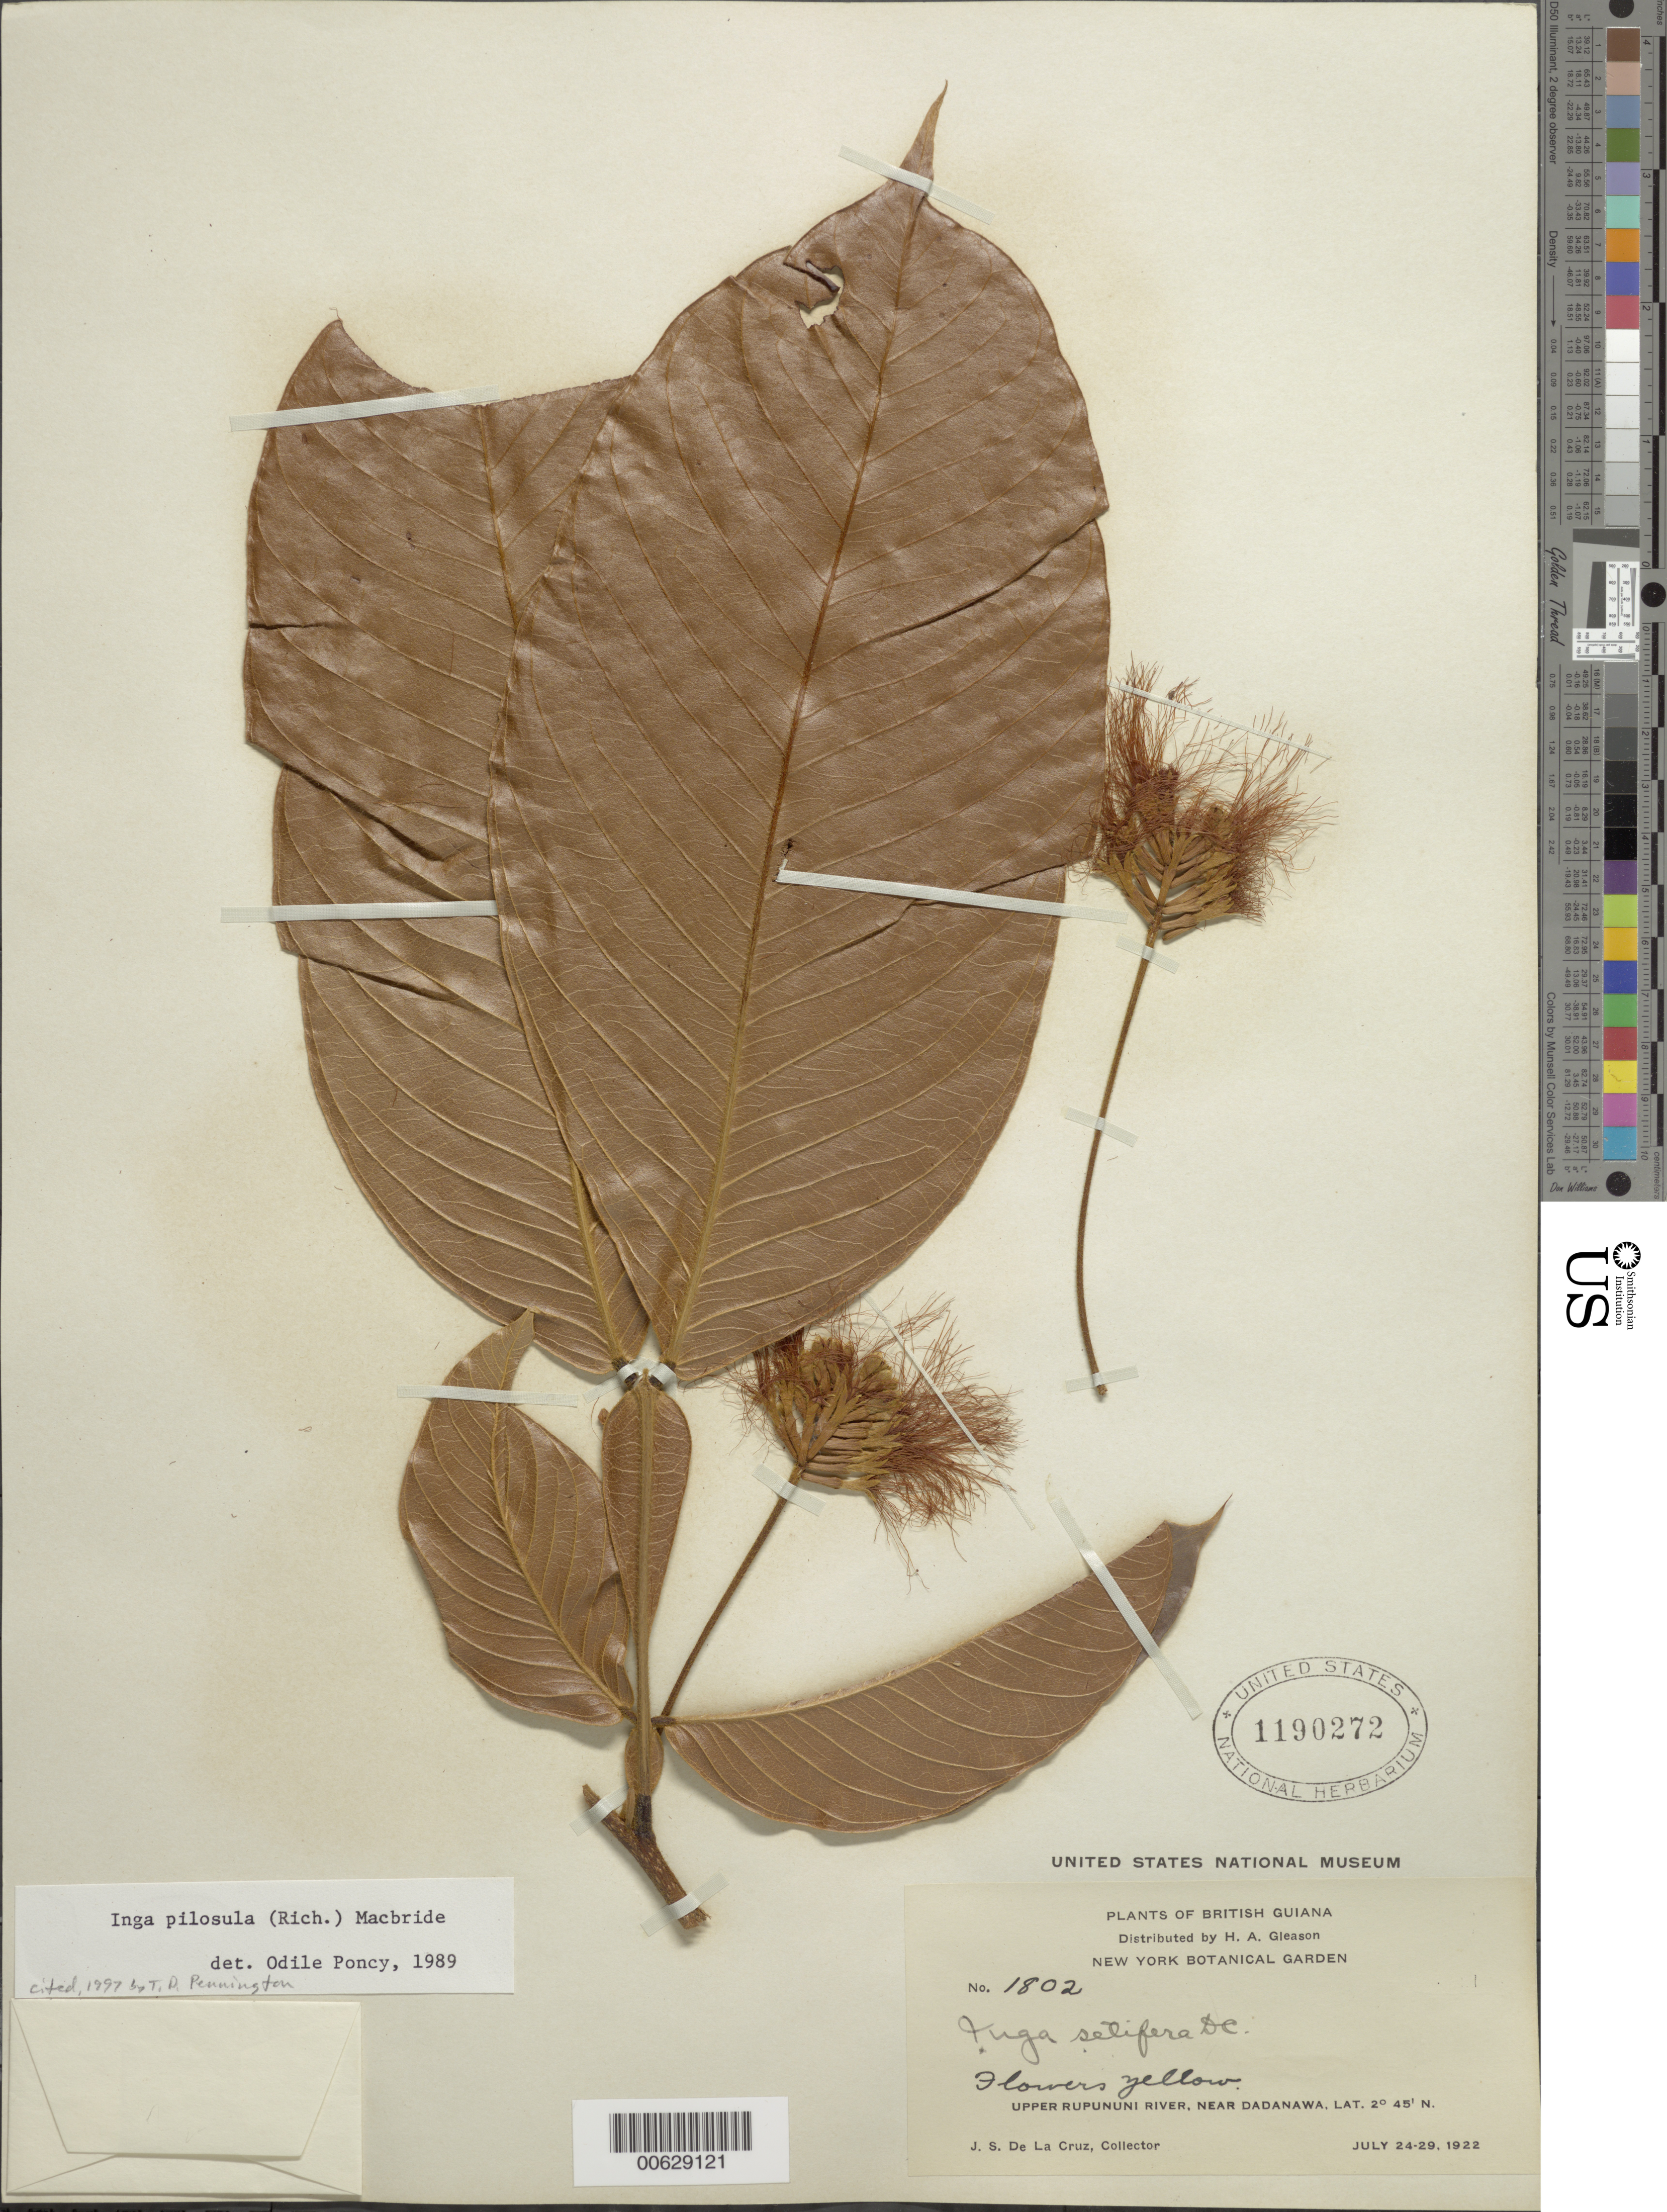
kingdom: Plantae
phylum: Tracheophyta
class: Magnoliopsida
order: Fabales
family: Fabaceae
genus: Inga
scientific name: Inga pilosula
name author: (Rich.) J.F. Macbr.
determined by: Poncy, O.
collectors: J. S. de la Cruz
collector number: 1802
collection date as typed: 24-Jul-22 to 29-Jul-22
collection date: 1922-07-24/1922-07-29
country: Guyana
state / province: U. Takutu-U. Essequibo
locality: Dadanawa, near, upper Rupununi R.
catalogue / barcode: US 1190272